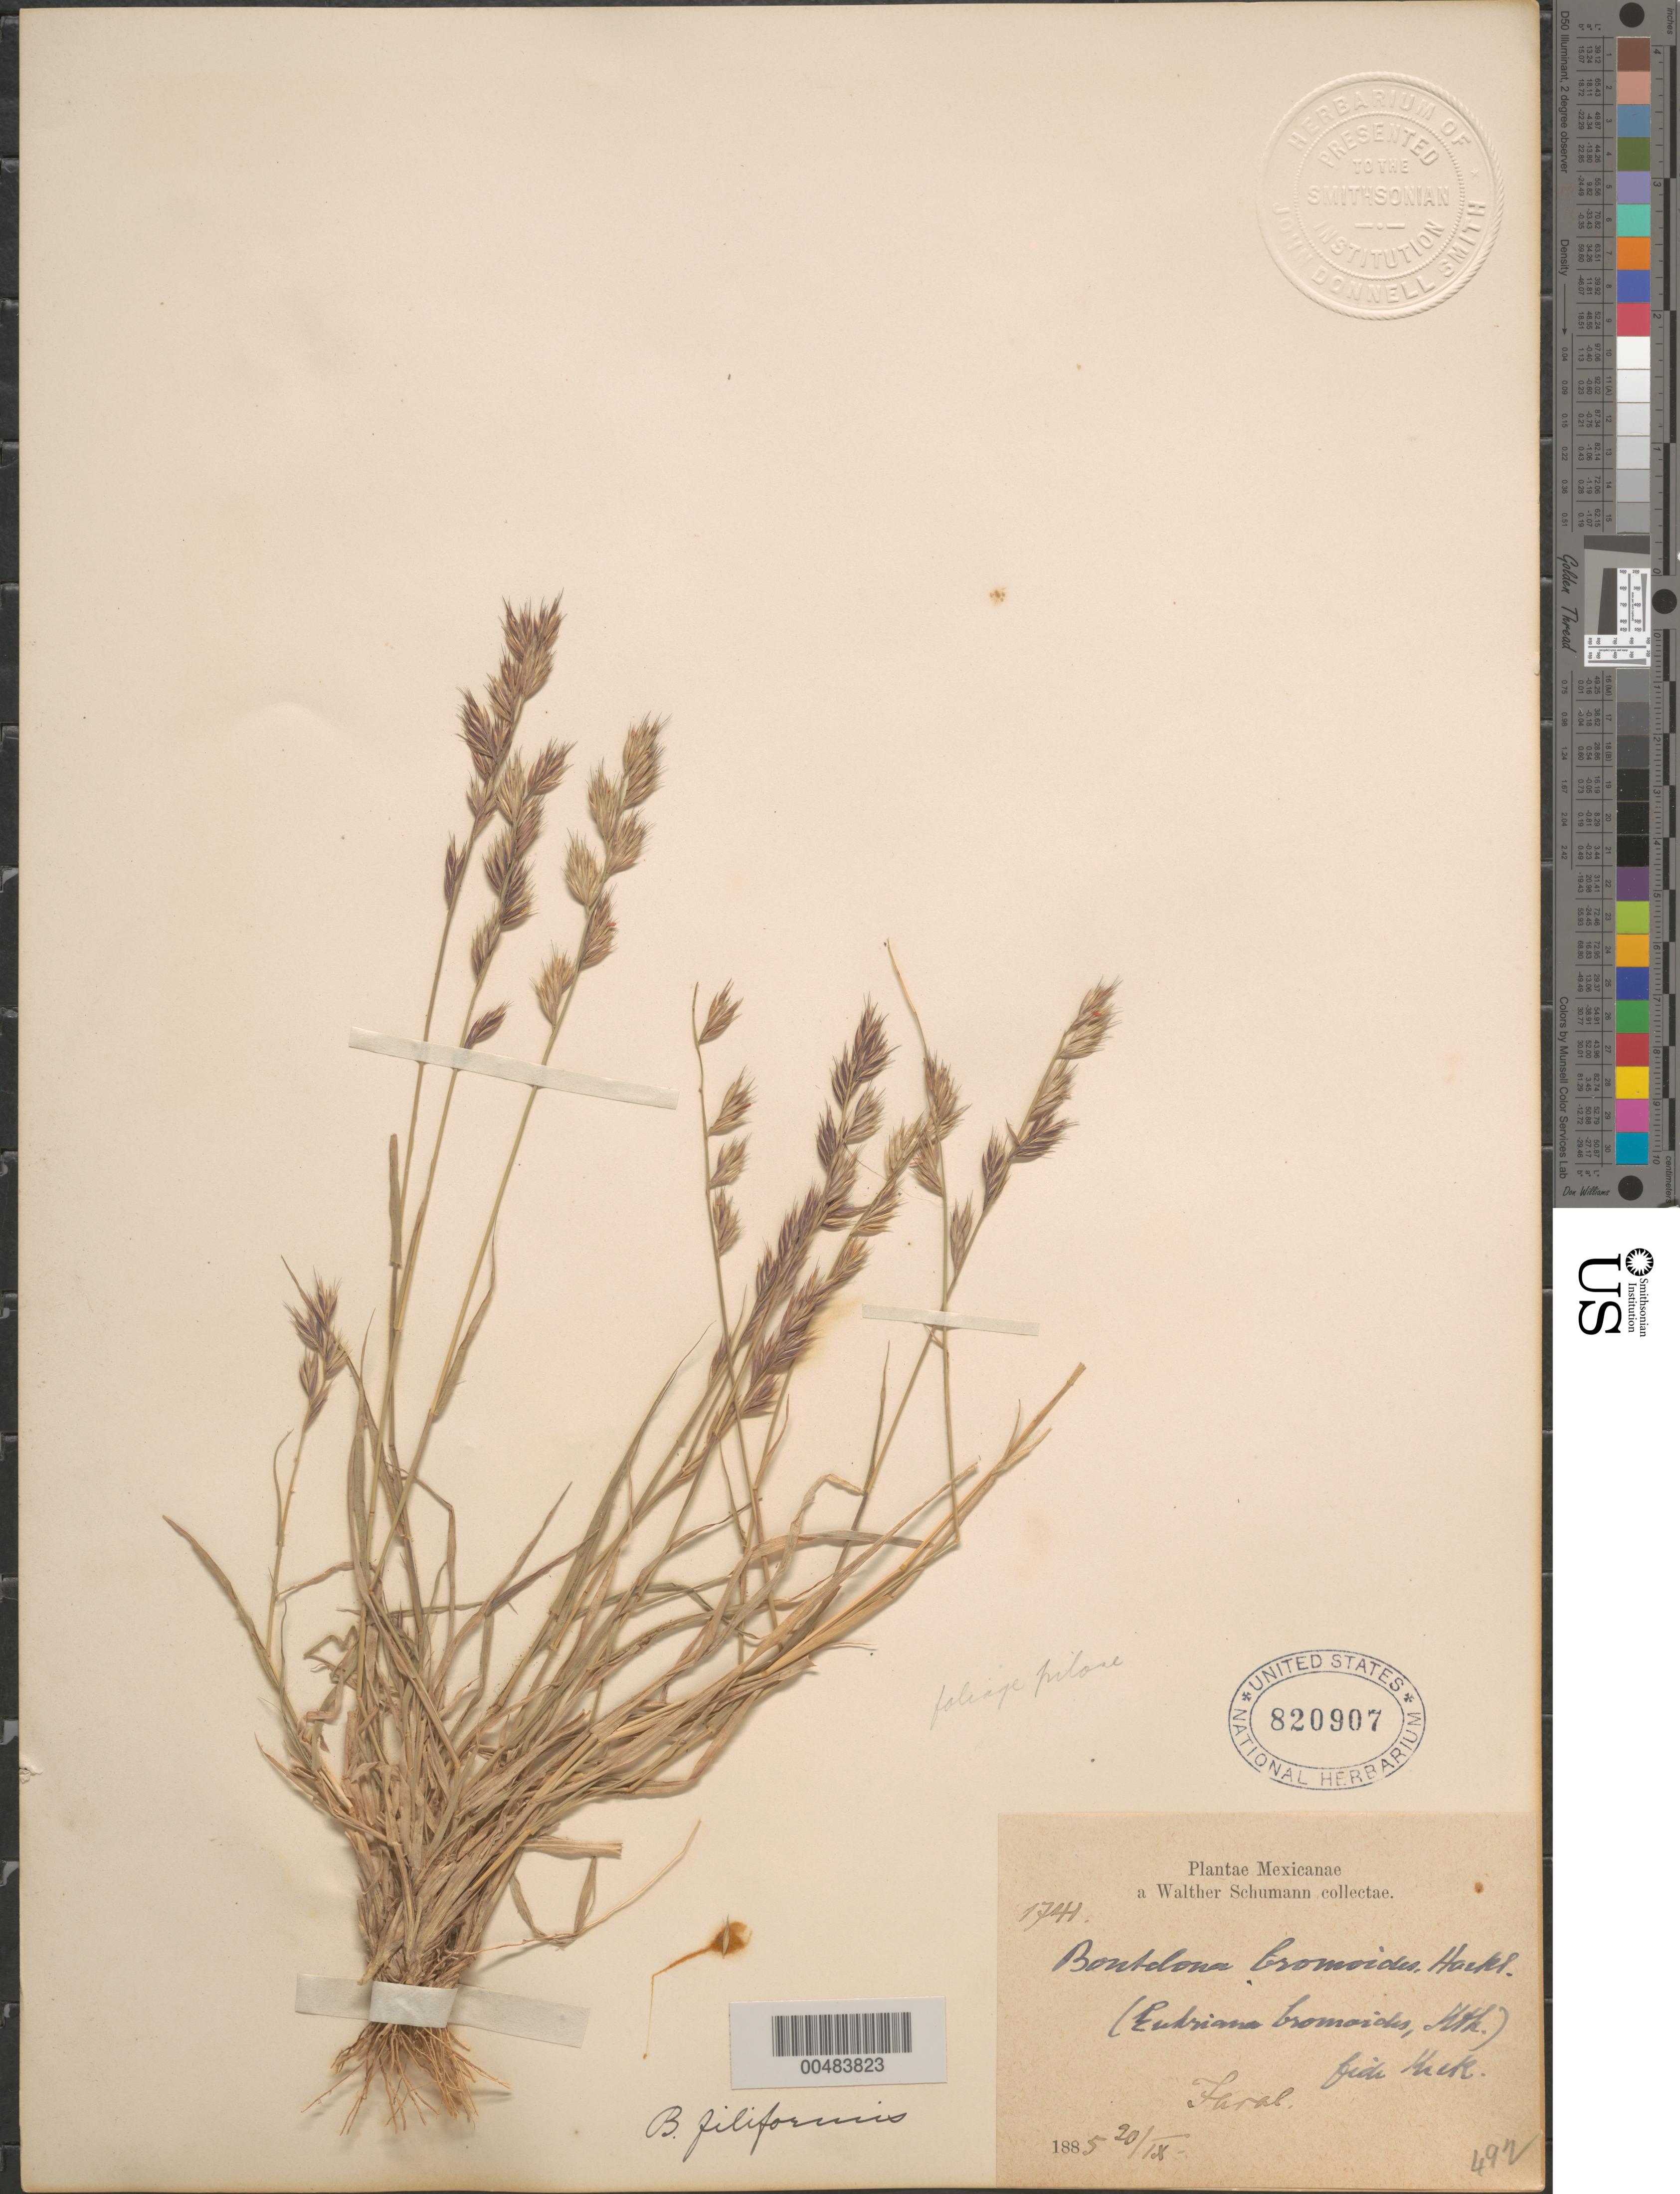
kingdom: Plantae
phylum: Tracheophyta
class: Liliopsida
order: Poales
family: Poaceae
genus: Bouteloua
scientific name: Bouteloua repens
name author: (Kunth) Scribn. & Merr.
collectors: W. Schumann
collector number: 1741/492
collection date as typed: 20 Sep 1885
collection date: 1885-09-20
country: Mexico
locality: Jaral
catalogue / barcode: US 820907